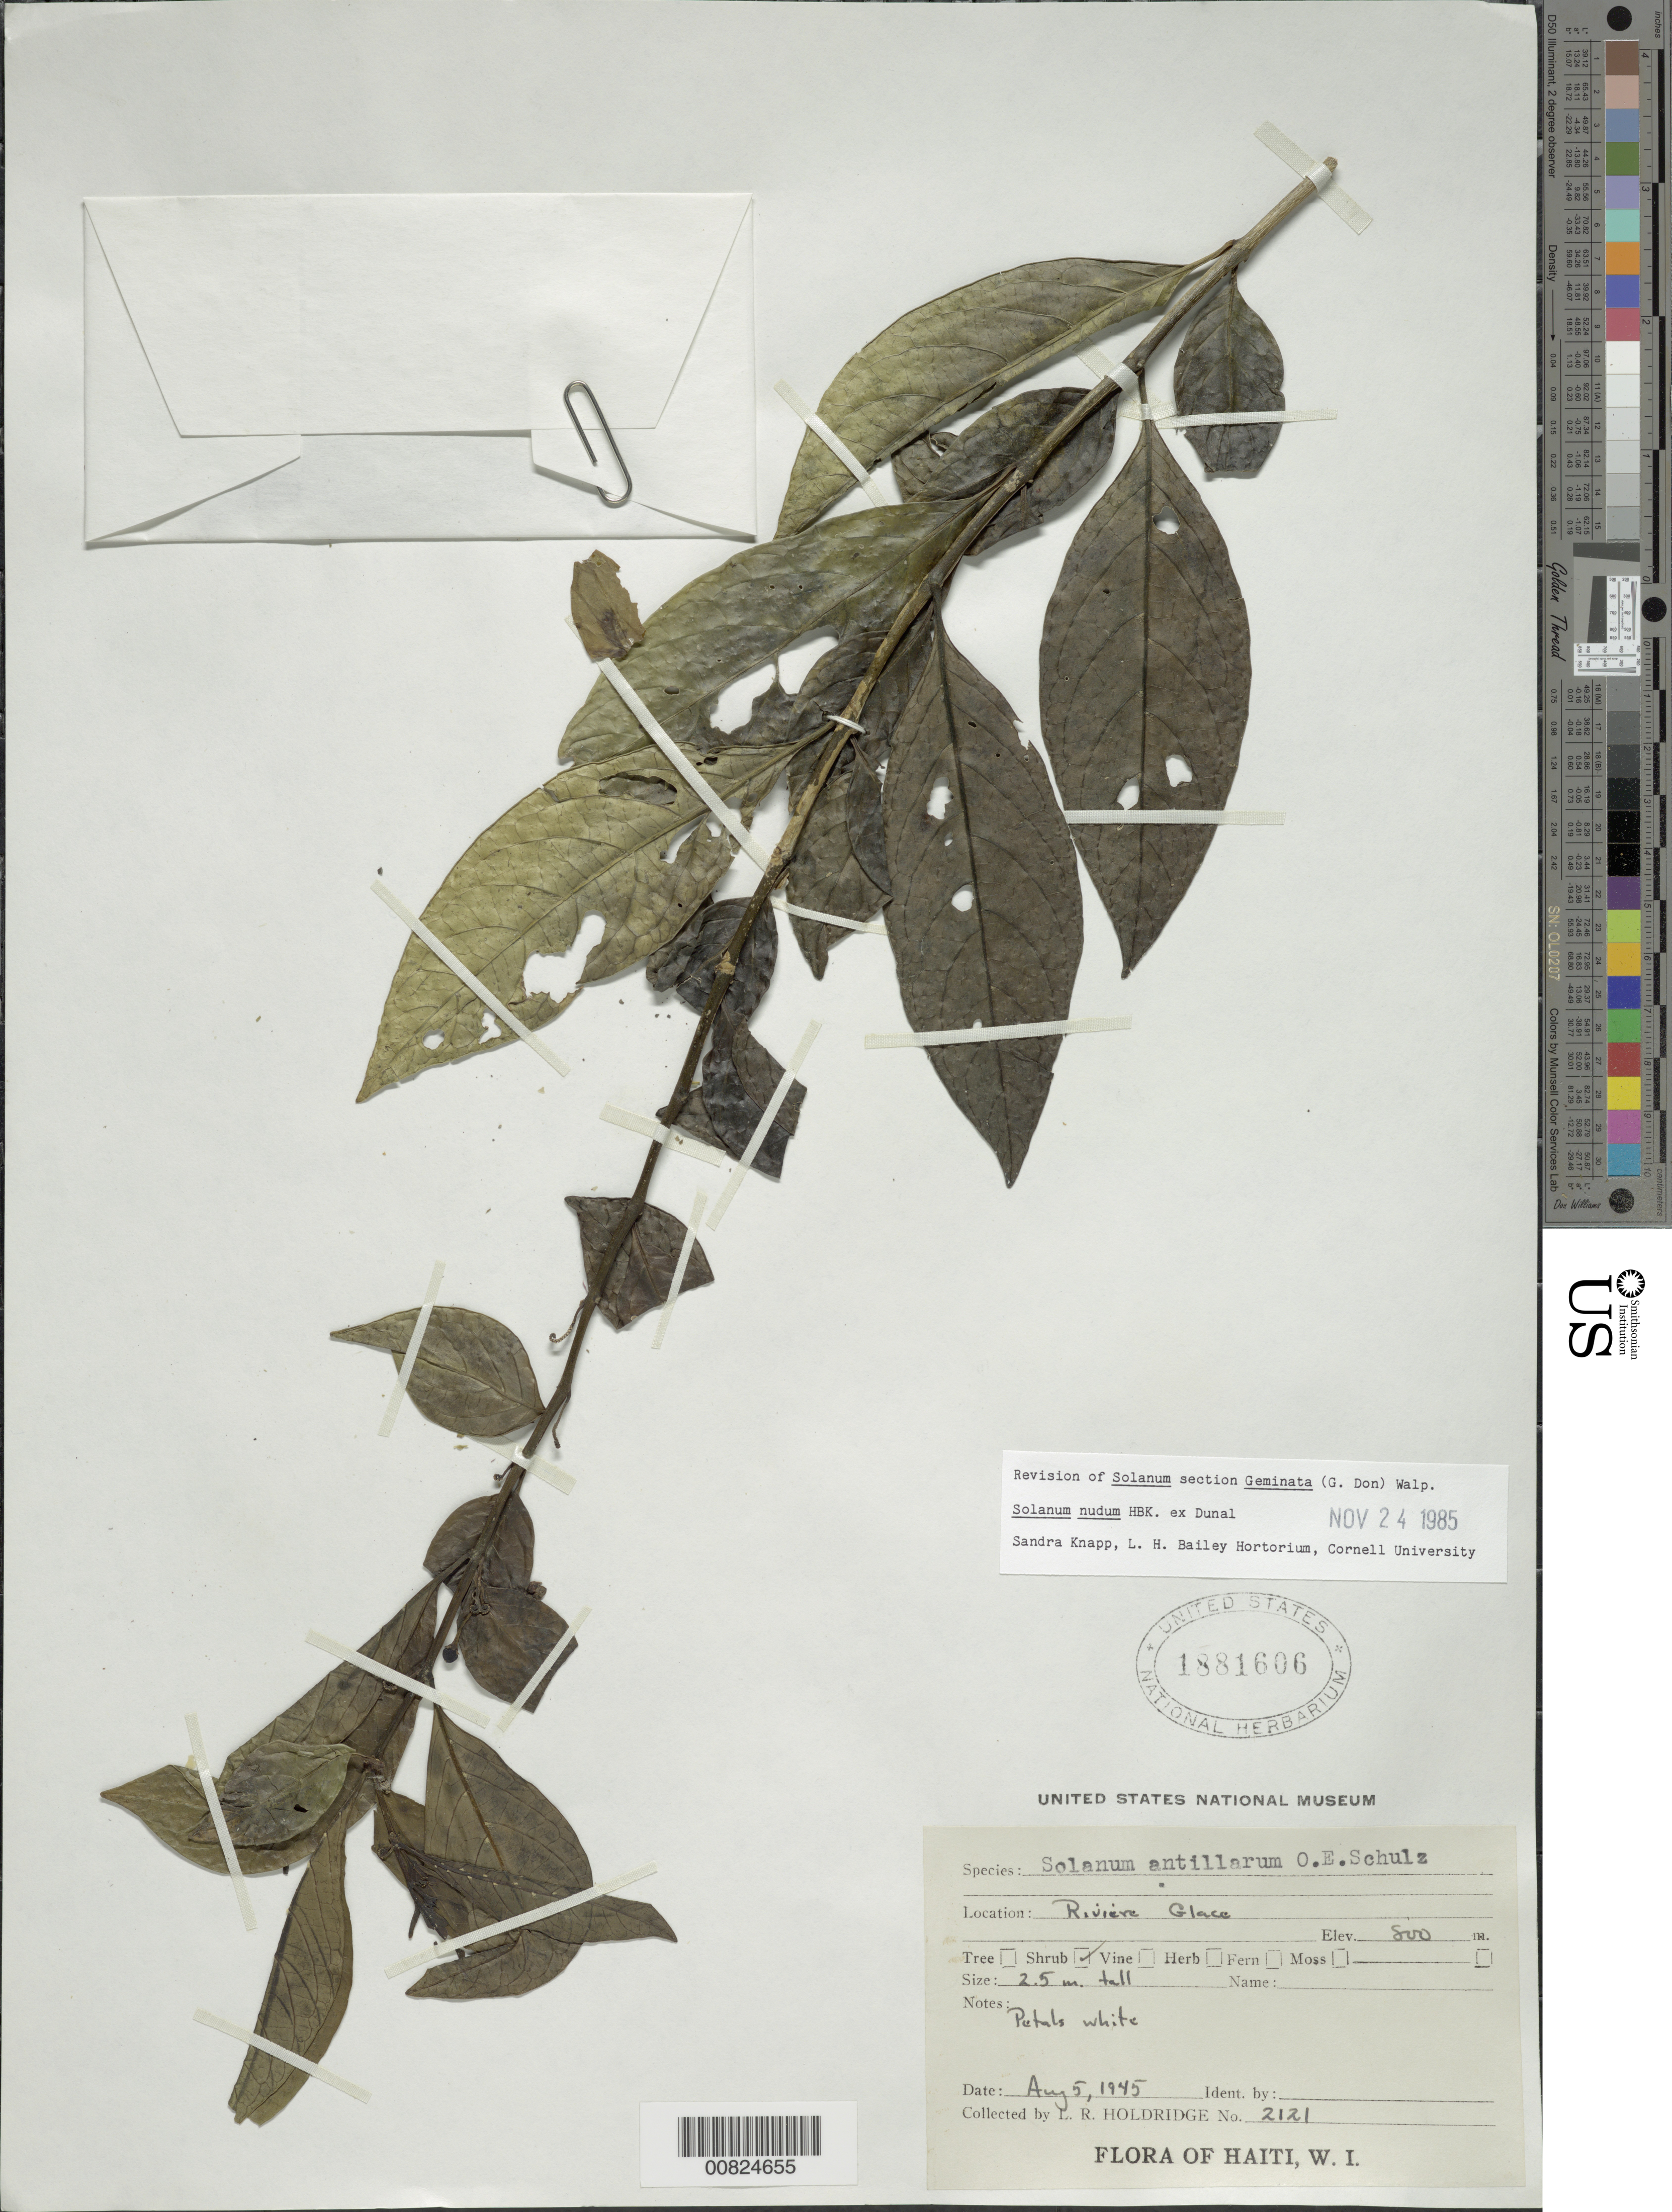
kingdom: Plantae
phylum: Tracheophyta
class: Magnoliopsida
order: Solanales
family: Solanaceae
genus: Solanum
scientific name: Solanum nudum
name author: Dunal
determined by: Knapp, S. D.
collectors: L. Holdridge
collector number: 2121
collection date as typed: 05 Aug 1945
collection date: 1945-08-05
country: Haiti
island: Hispaniola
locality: Rivière Hlace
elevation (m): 800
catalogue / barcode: US 1881606